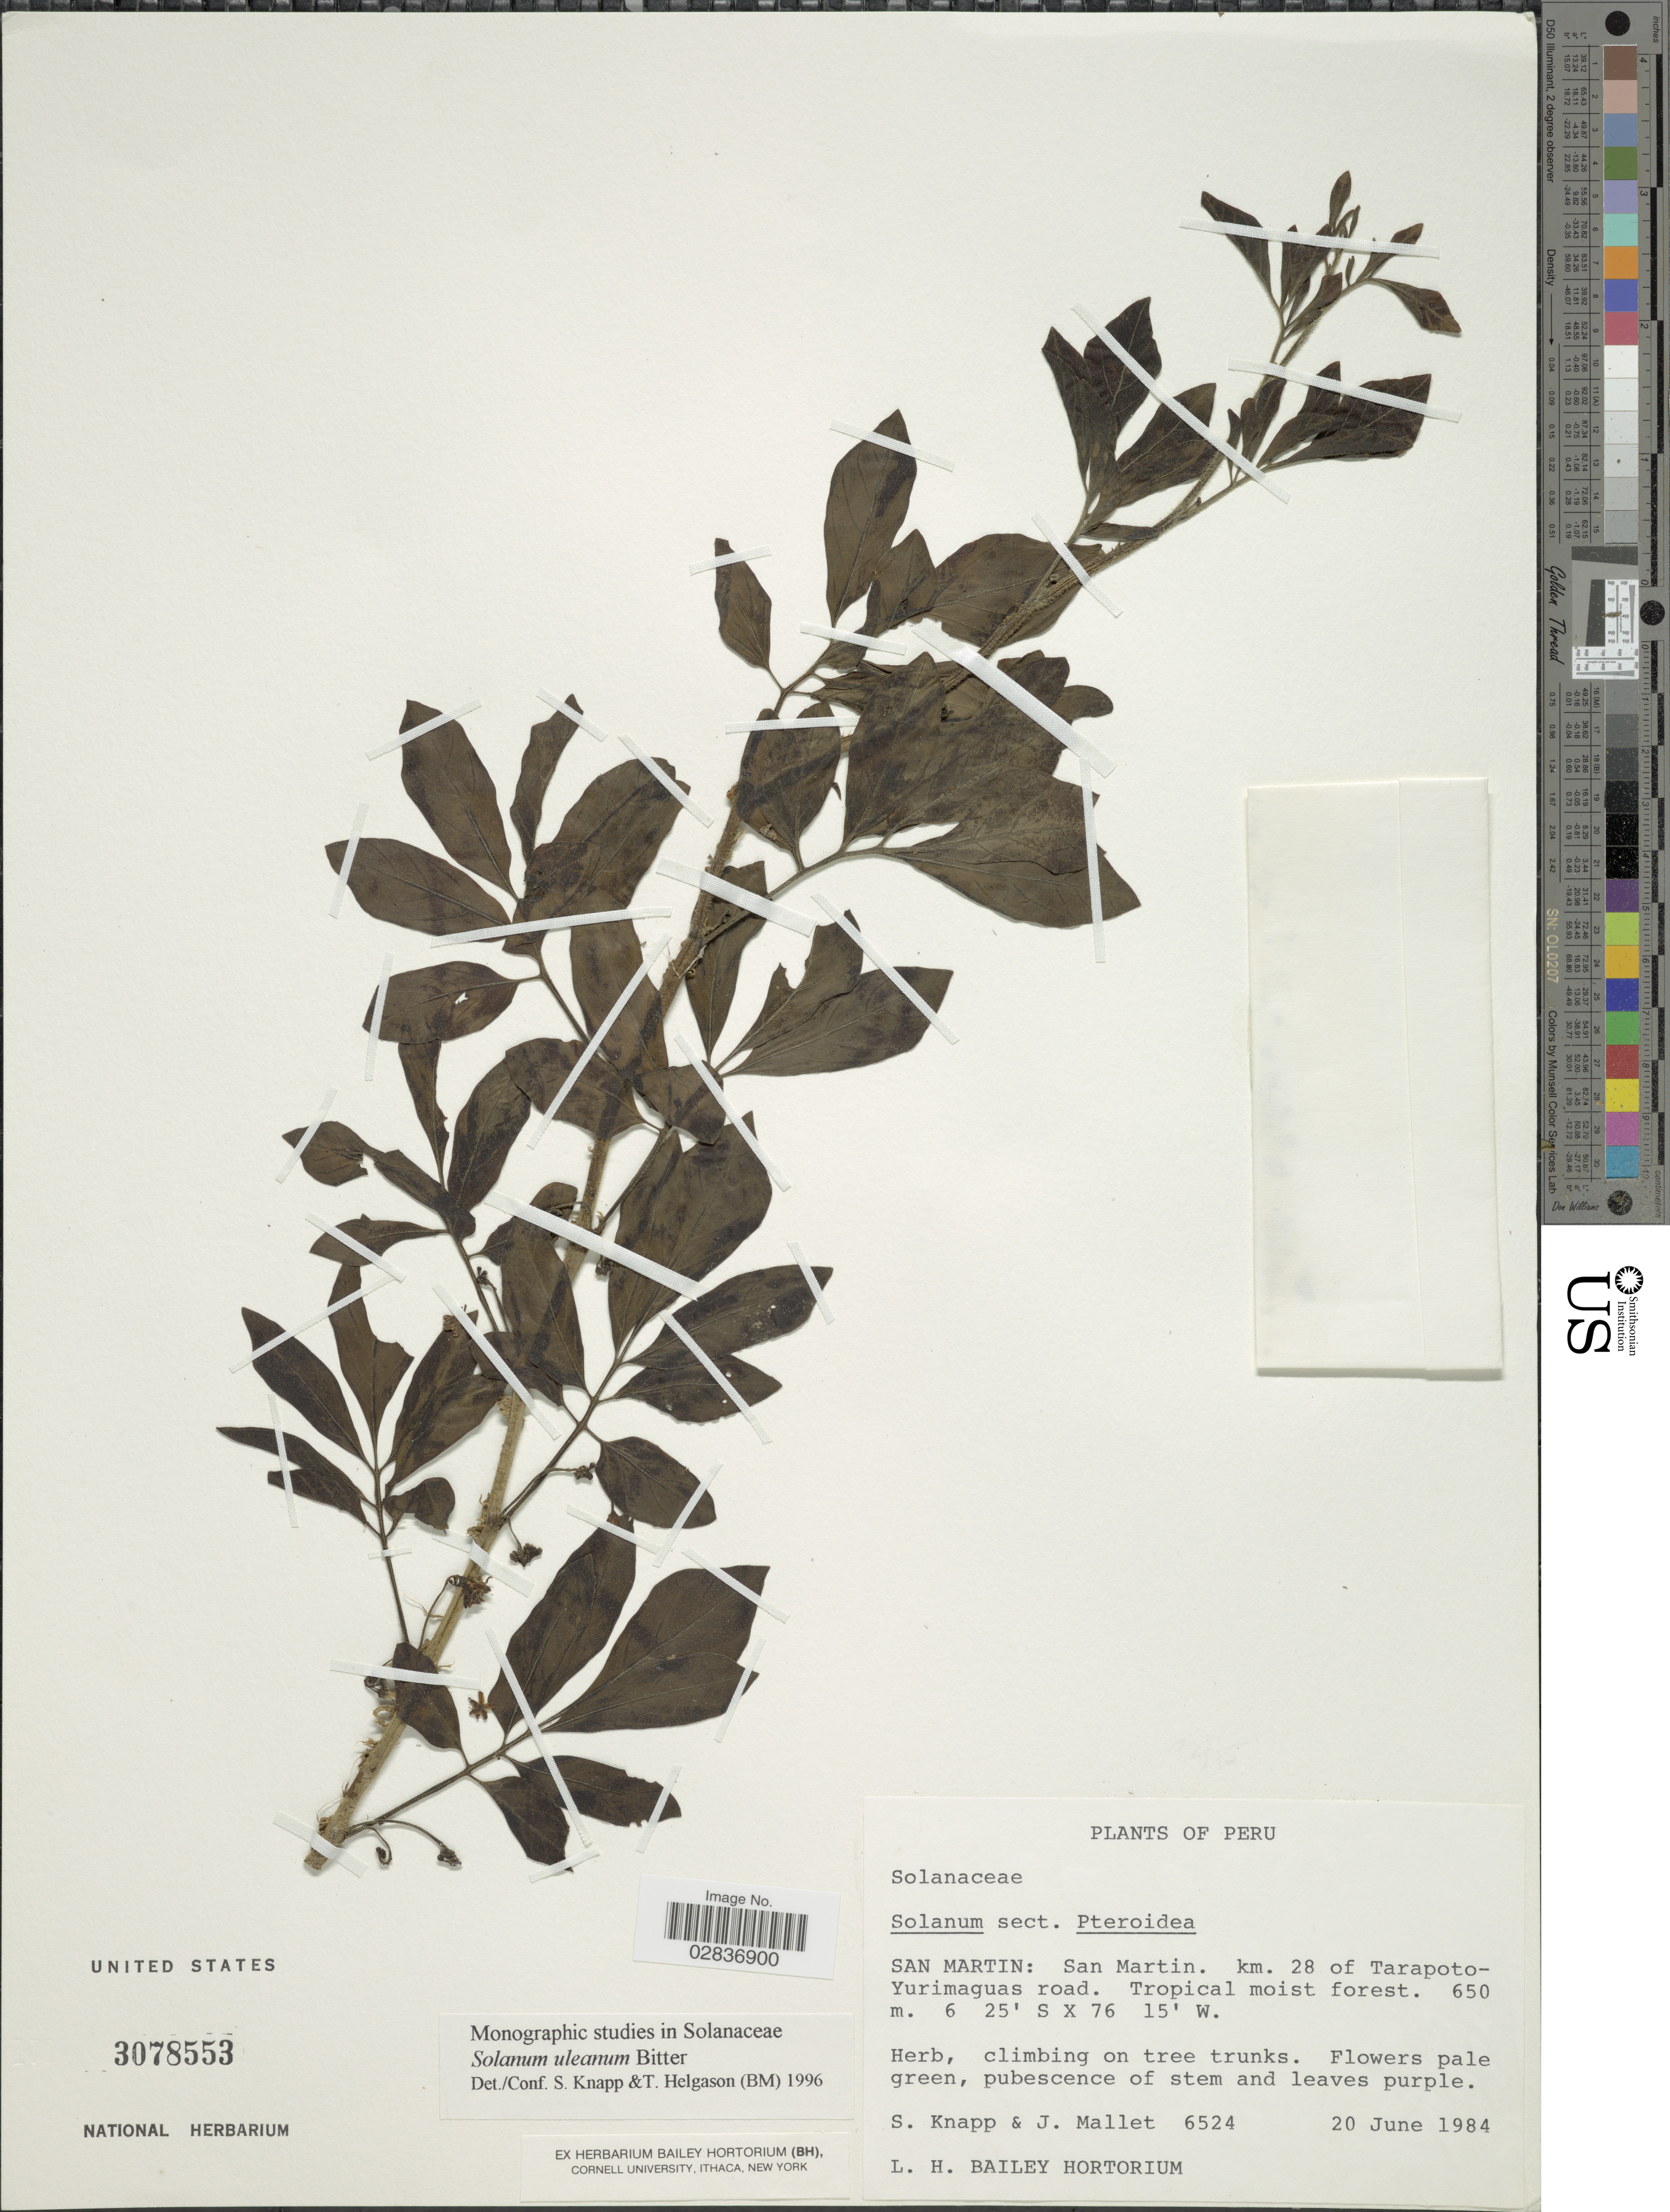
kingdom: Plantae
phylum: Tracheophyta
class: Magnoliopsida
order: Solanales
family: Solanaceae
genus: Solanum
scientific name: Solanum uleanum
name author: Bitter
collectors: S. Knapp & J. Mallet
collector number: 6524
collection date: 1984-06-20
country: Peru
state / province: San Martín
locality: San Martin. km. 28 of Tarapoto-Yurimaguas road.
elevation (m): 650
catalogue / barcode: US 3078553